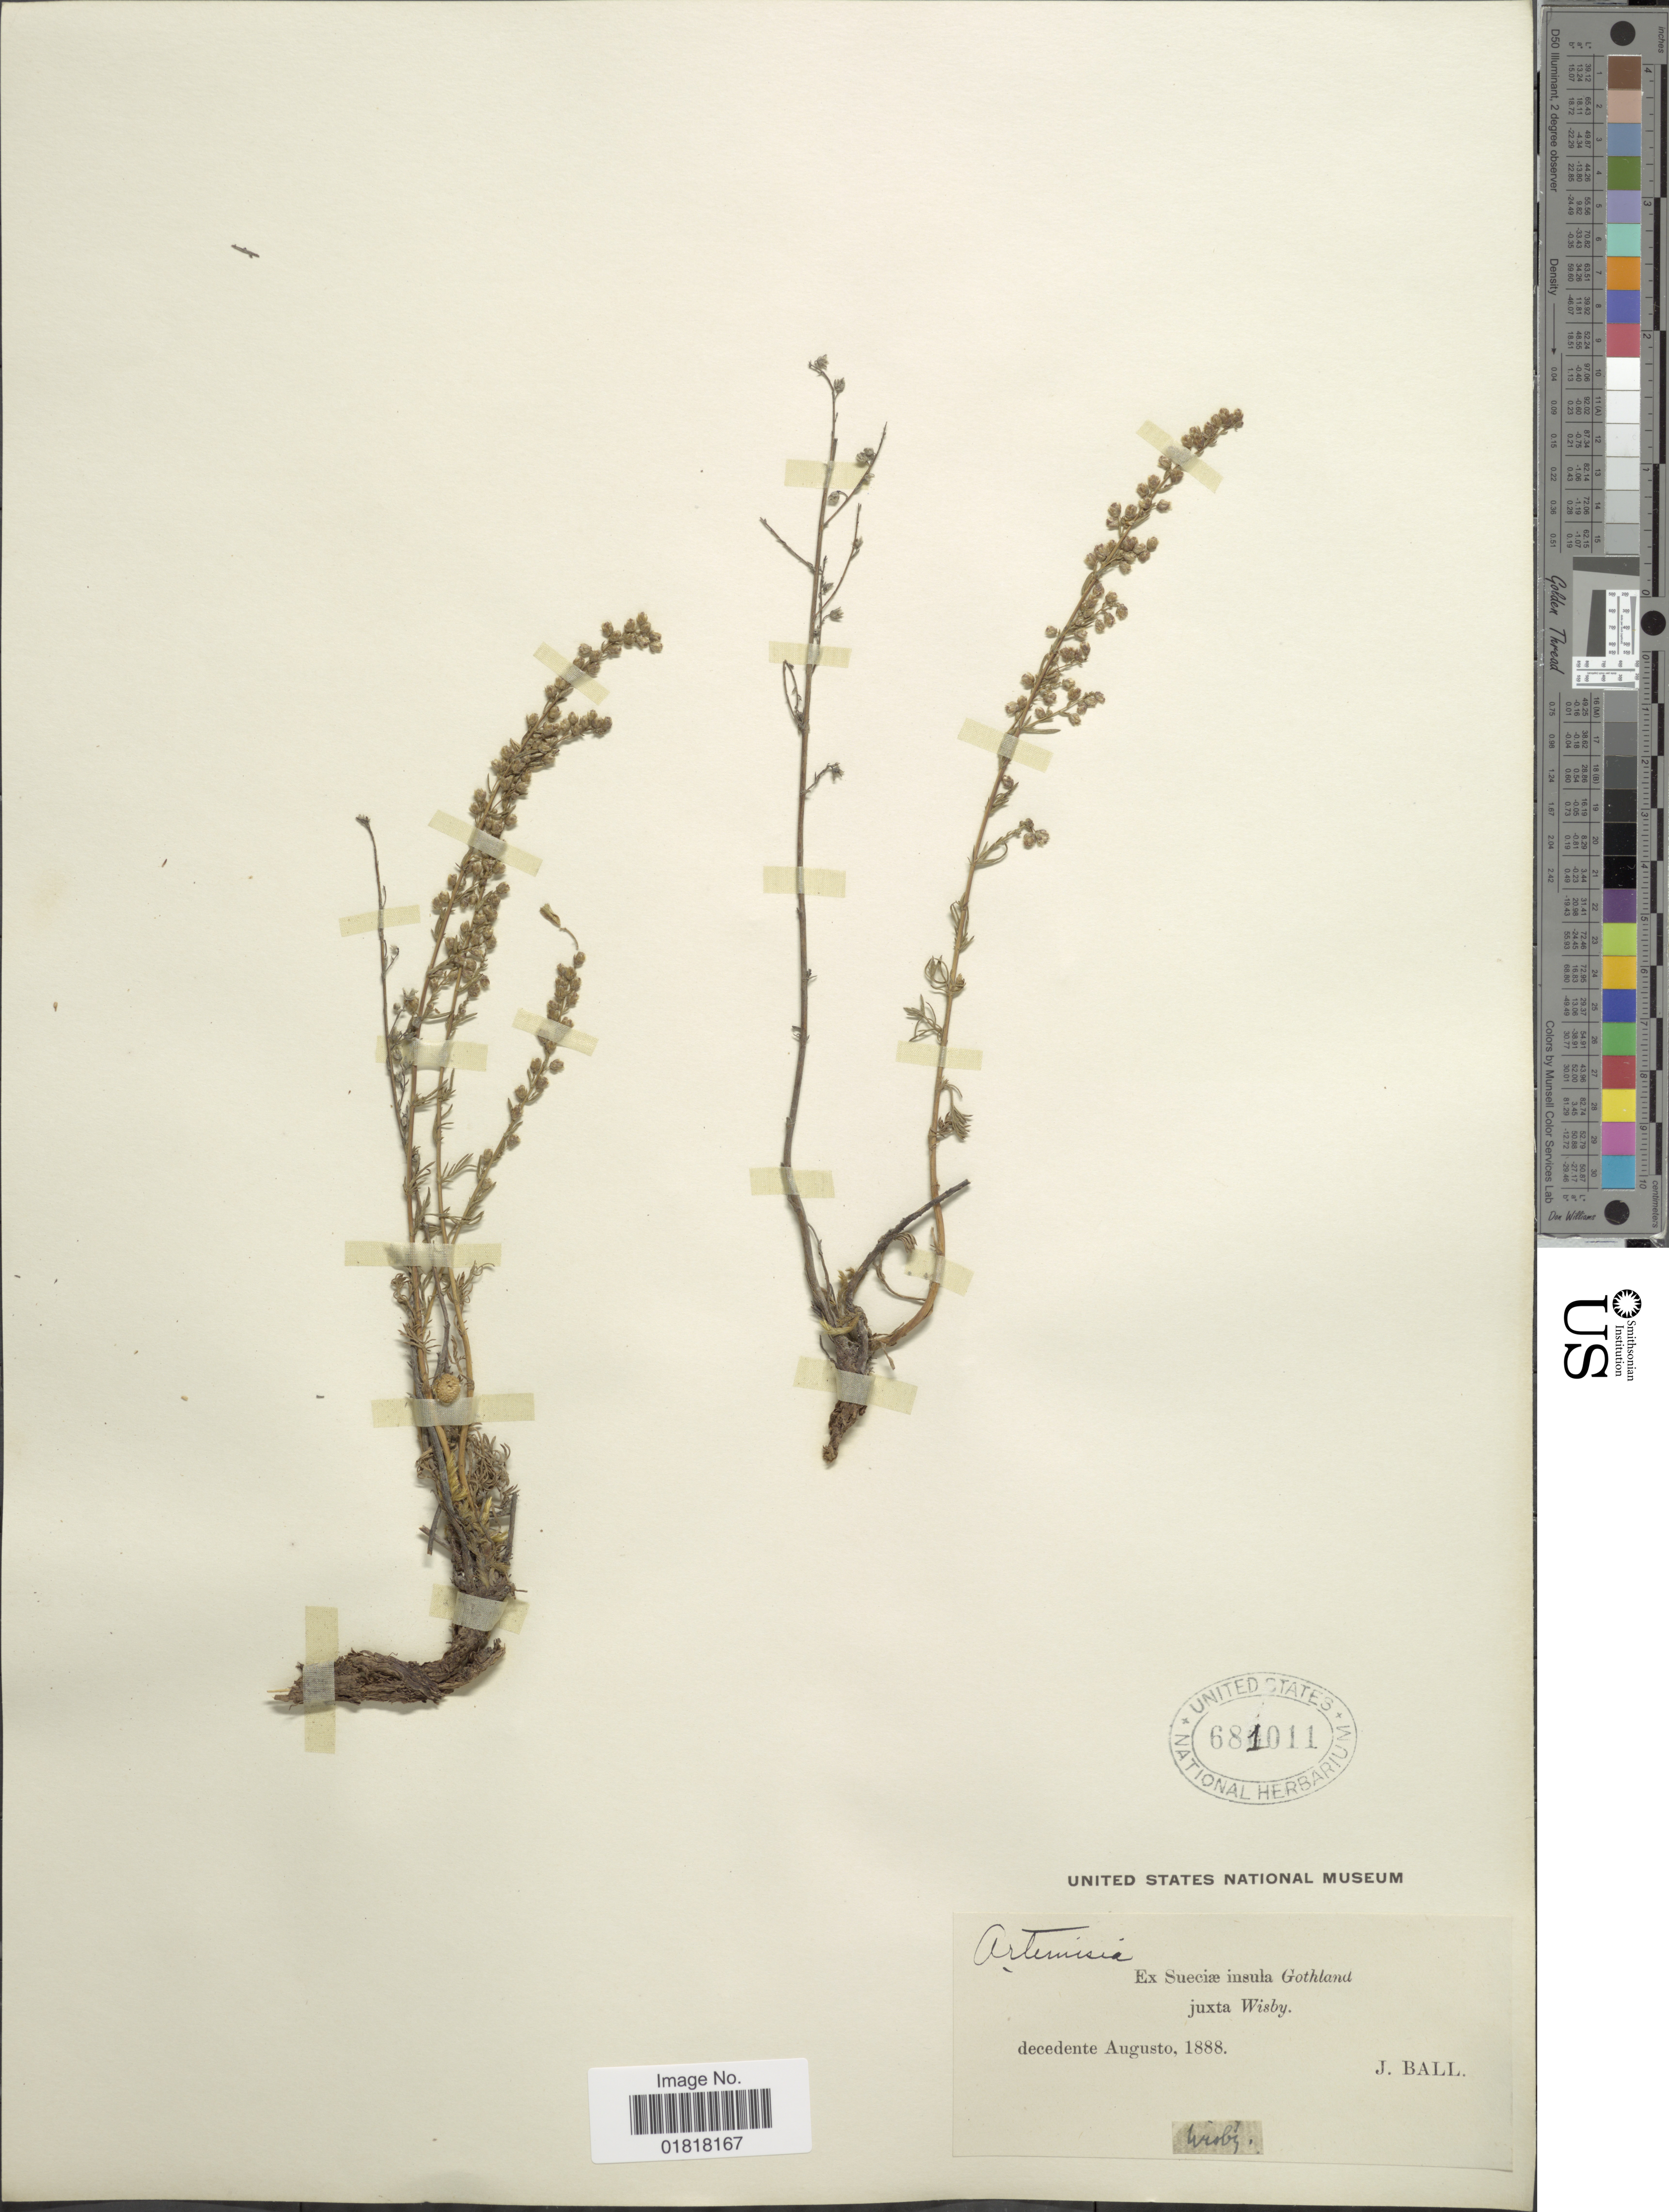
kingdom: Plantae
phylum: Tracheophyta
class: Magnoliopsida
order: Asterales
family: Asteraceae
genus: Artemisia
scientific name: Artemisia sp.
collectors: J. Ball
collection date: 1888-08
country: Sweden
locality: Insulta Gothland, juxta Wisby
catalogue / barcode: US 651011